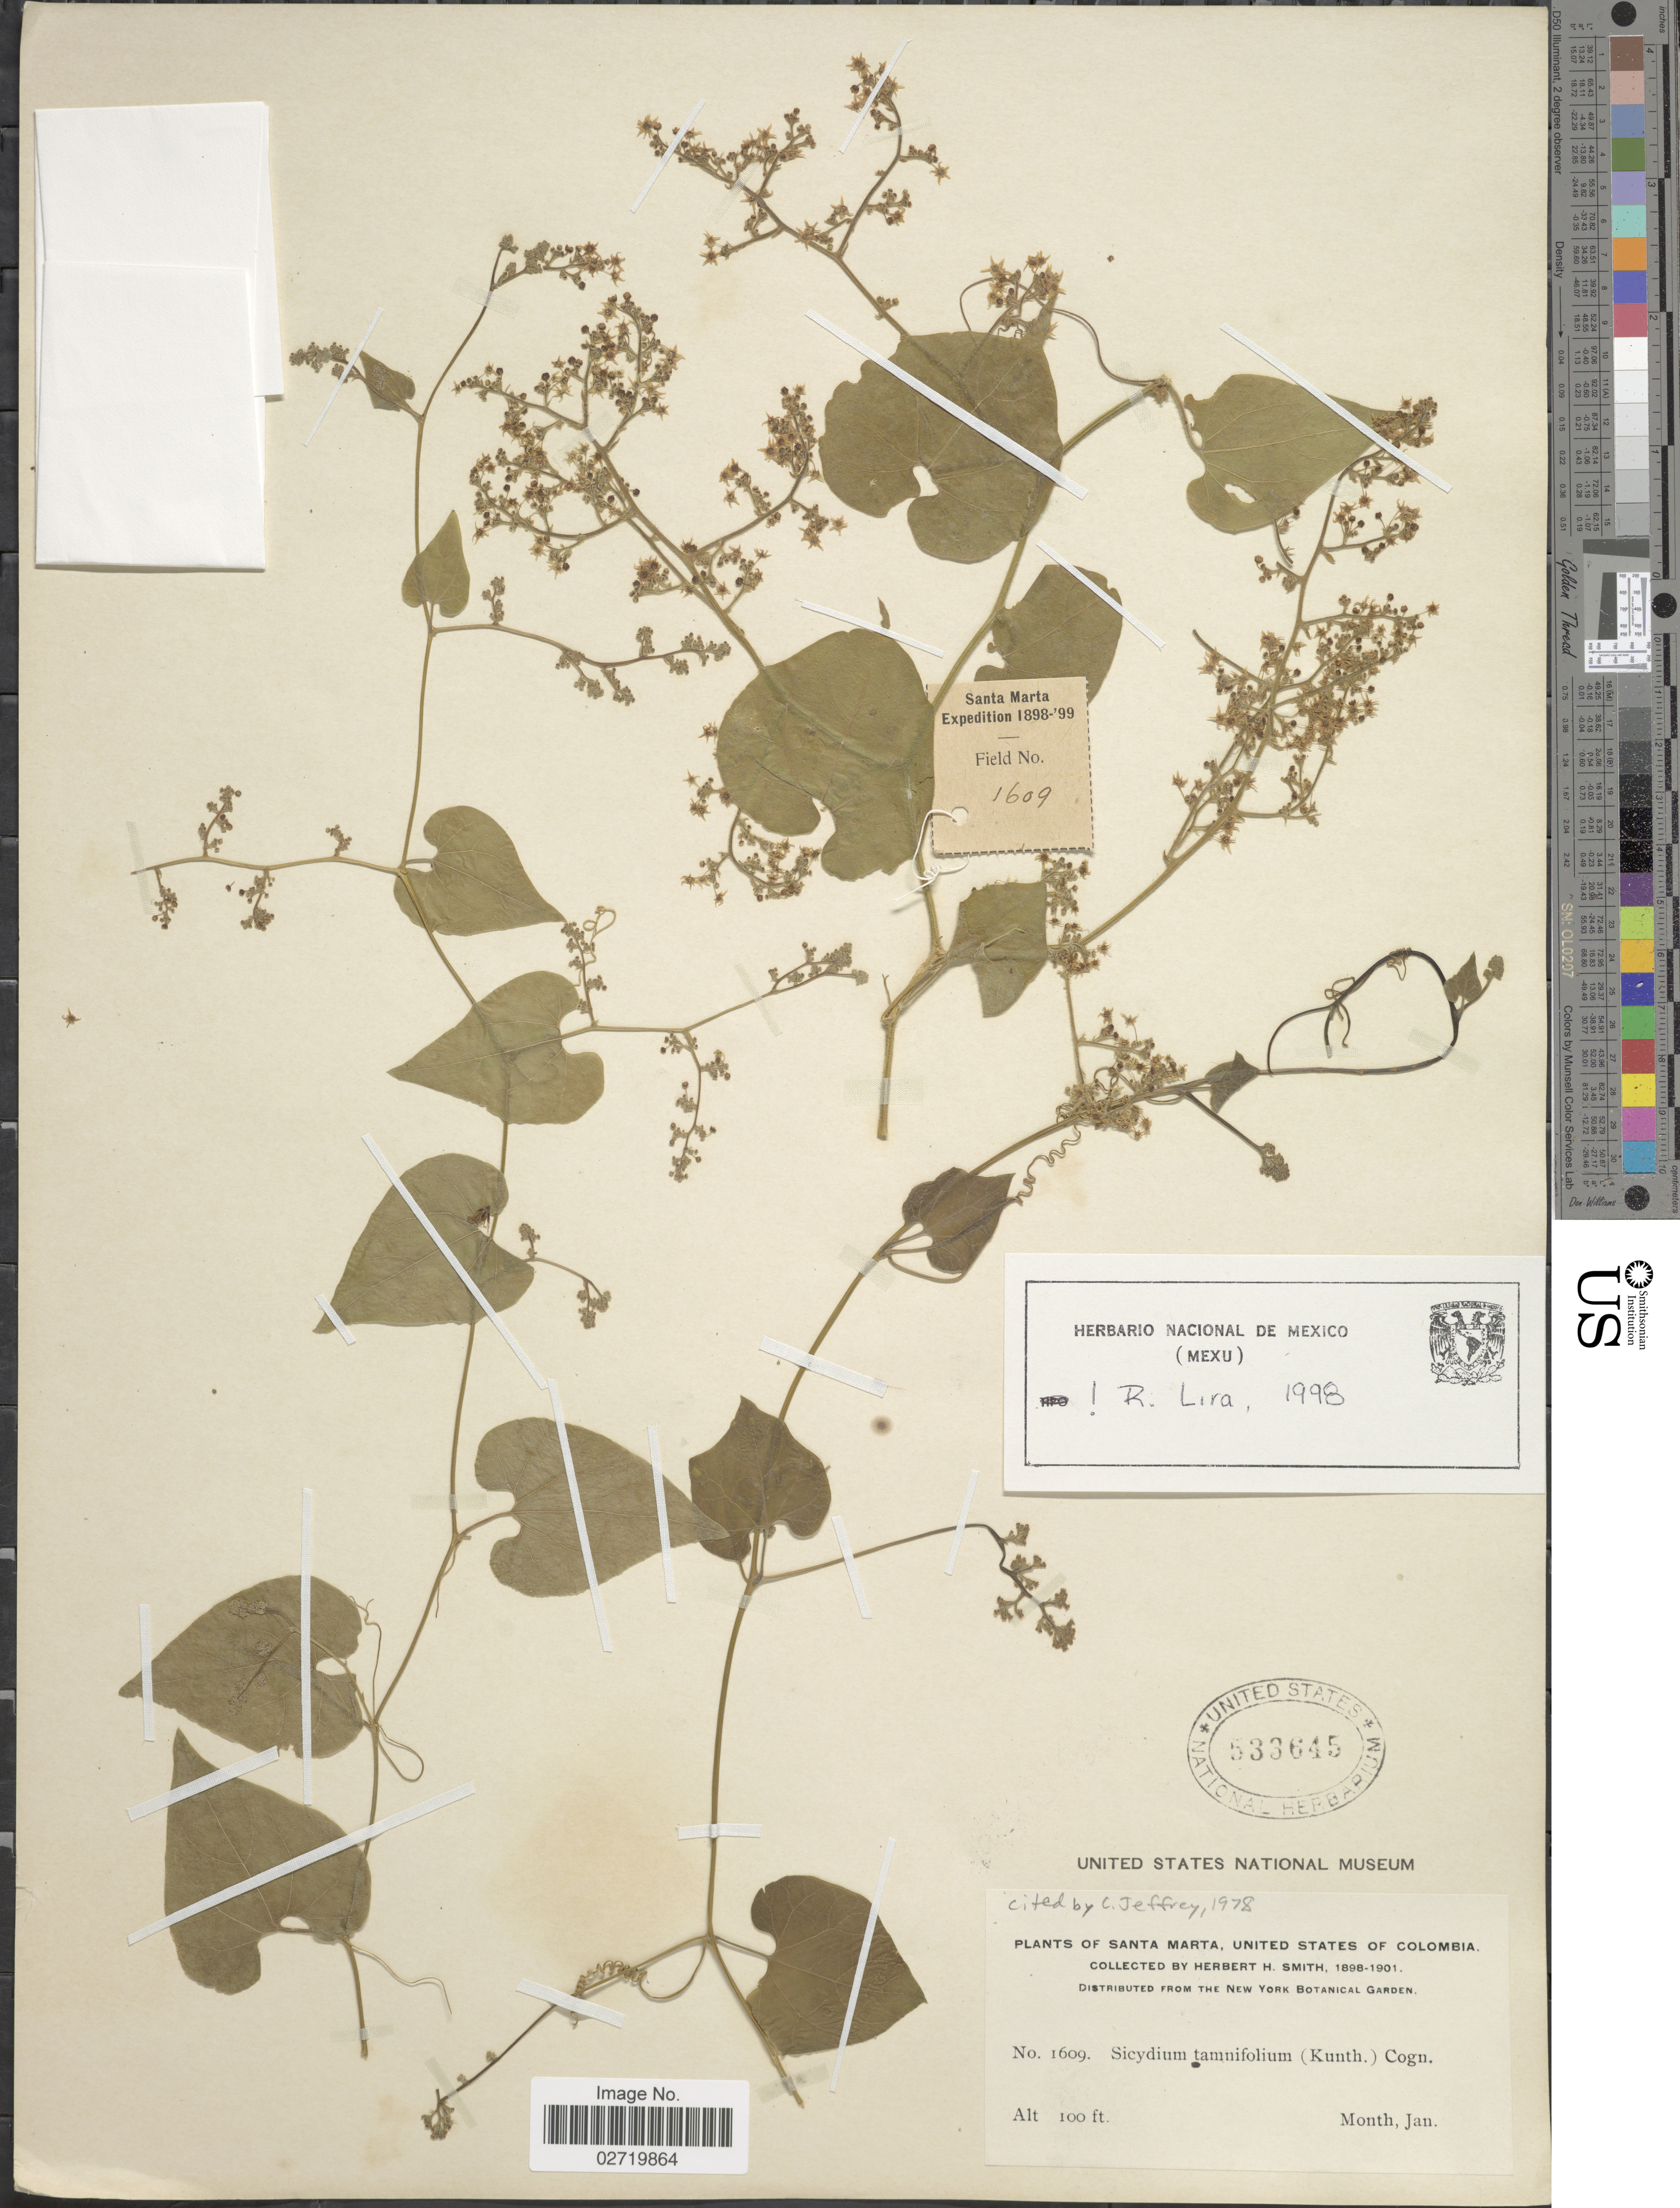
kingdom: Plantae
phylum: Tracheophyta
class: Magnoliopsida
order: Cucurbitales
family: Cucurbitaceae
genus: Sicydium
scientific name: Sicydium tamnifolium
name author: (Kunth) Cogn.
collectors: Herbert H. Smith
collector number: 1609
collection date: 1898-01/1901-01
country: Colombia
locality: Santa Marta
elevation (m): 30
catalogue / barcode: US 533645